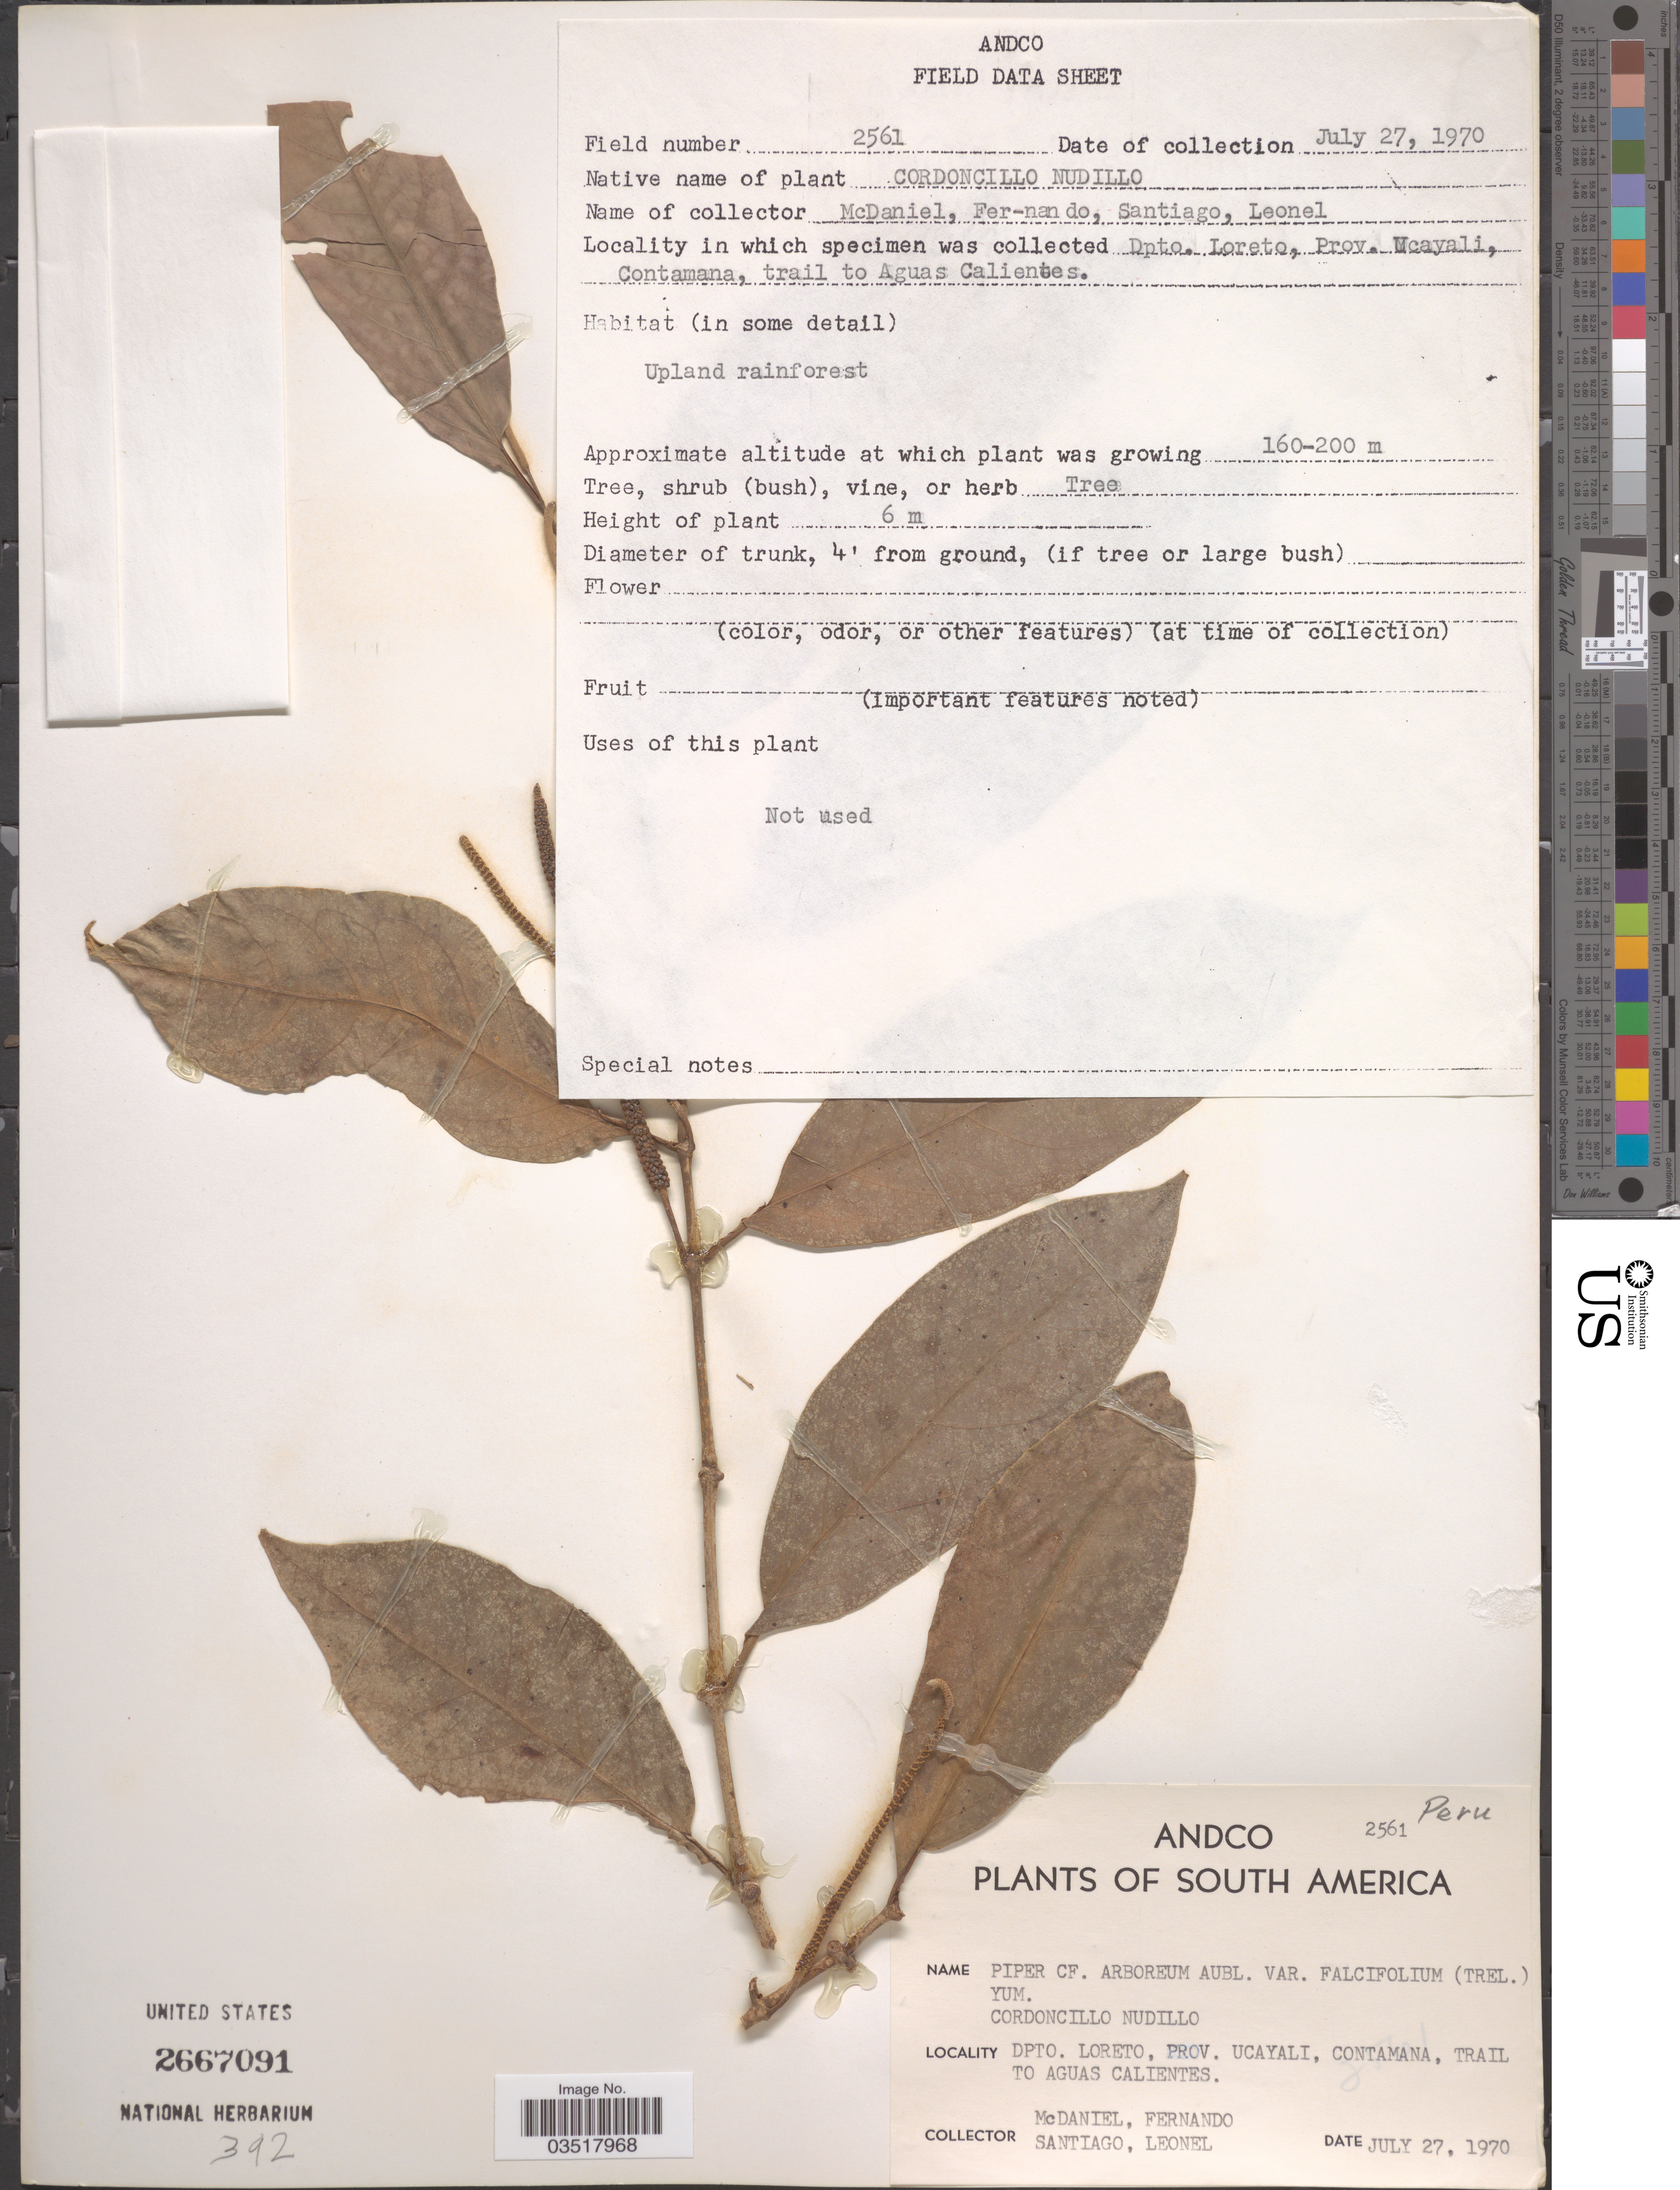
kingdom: Plantae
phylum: Tracheophyta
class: Magnoliopsida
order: Piperales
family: Piperaceae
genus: Piper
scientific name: Piper arboreum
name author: Aubl.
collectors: -- McDaniel, -- Fernando, -. Santiago & -- Leonel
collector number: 2561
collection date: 1970-07-27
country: Peru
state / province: Loreto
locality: Dpto. Loreto, Prov. Ucayali, Contamana, trail to Aguas Calientes.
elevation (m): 160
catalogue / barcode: US 2667091